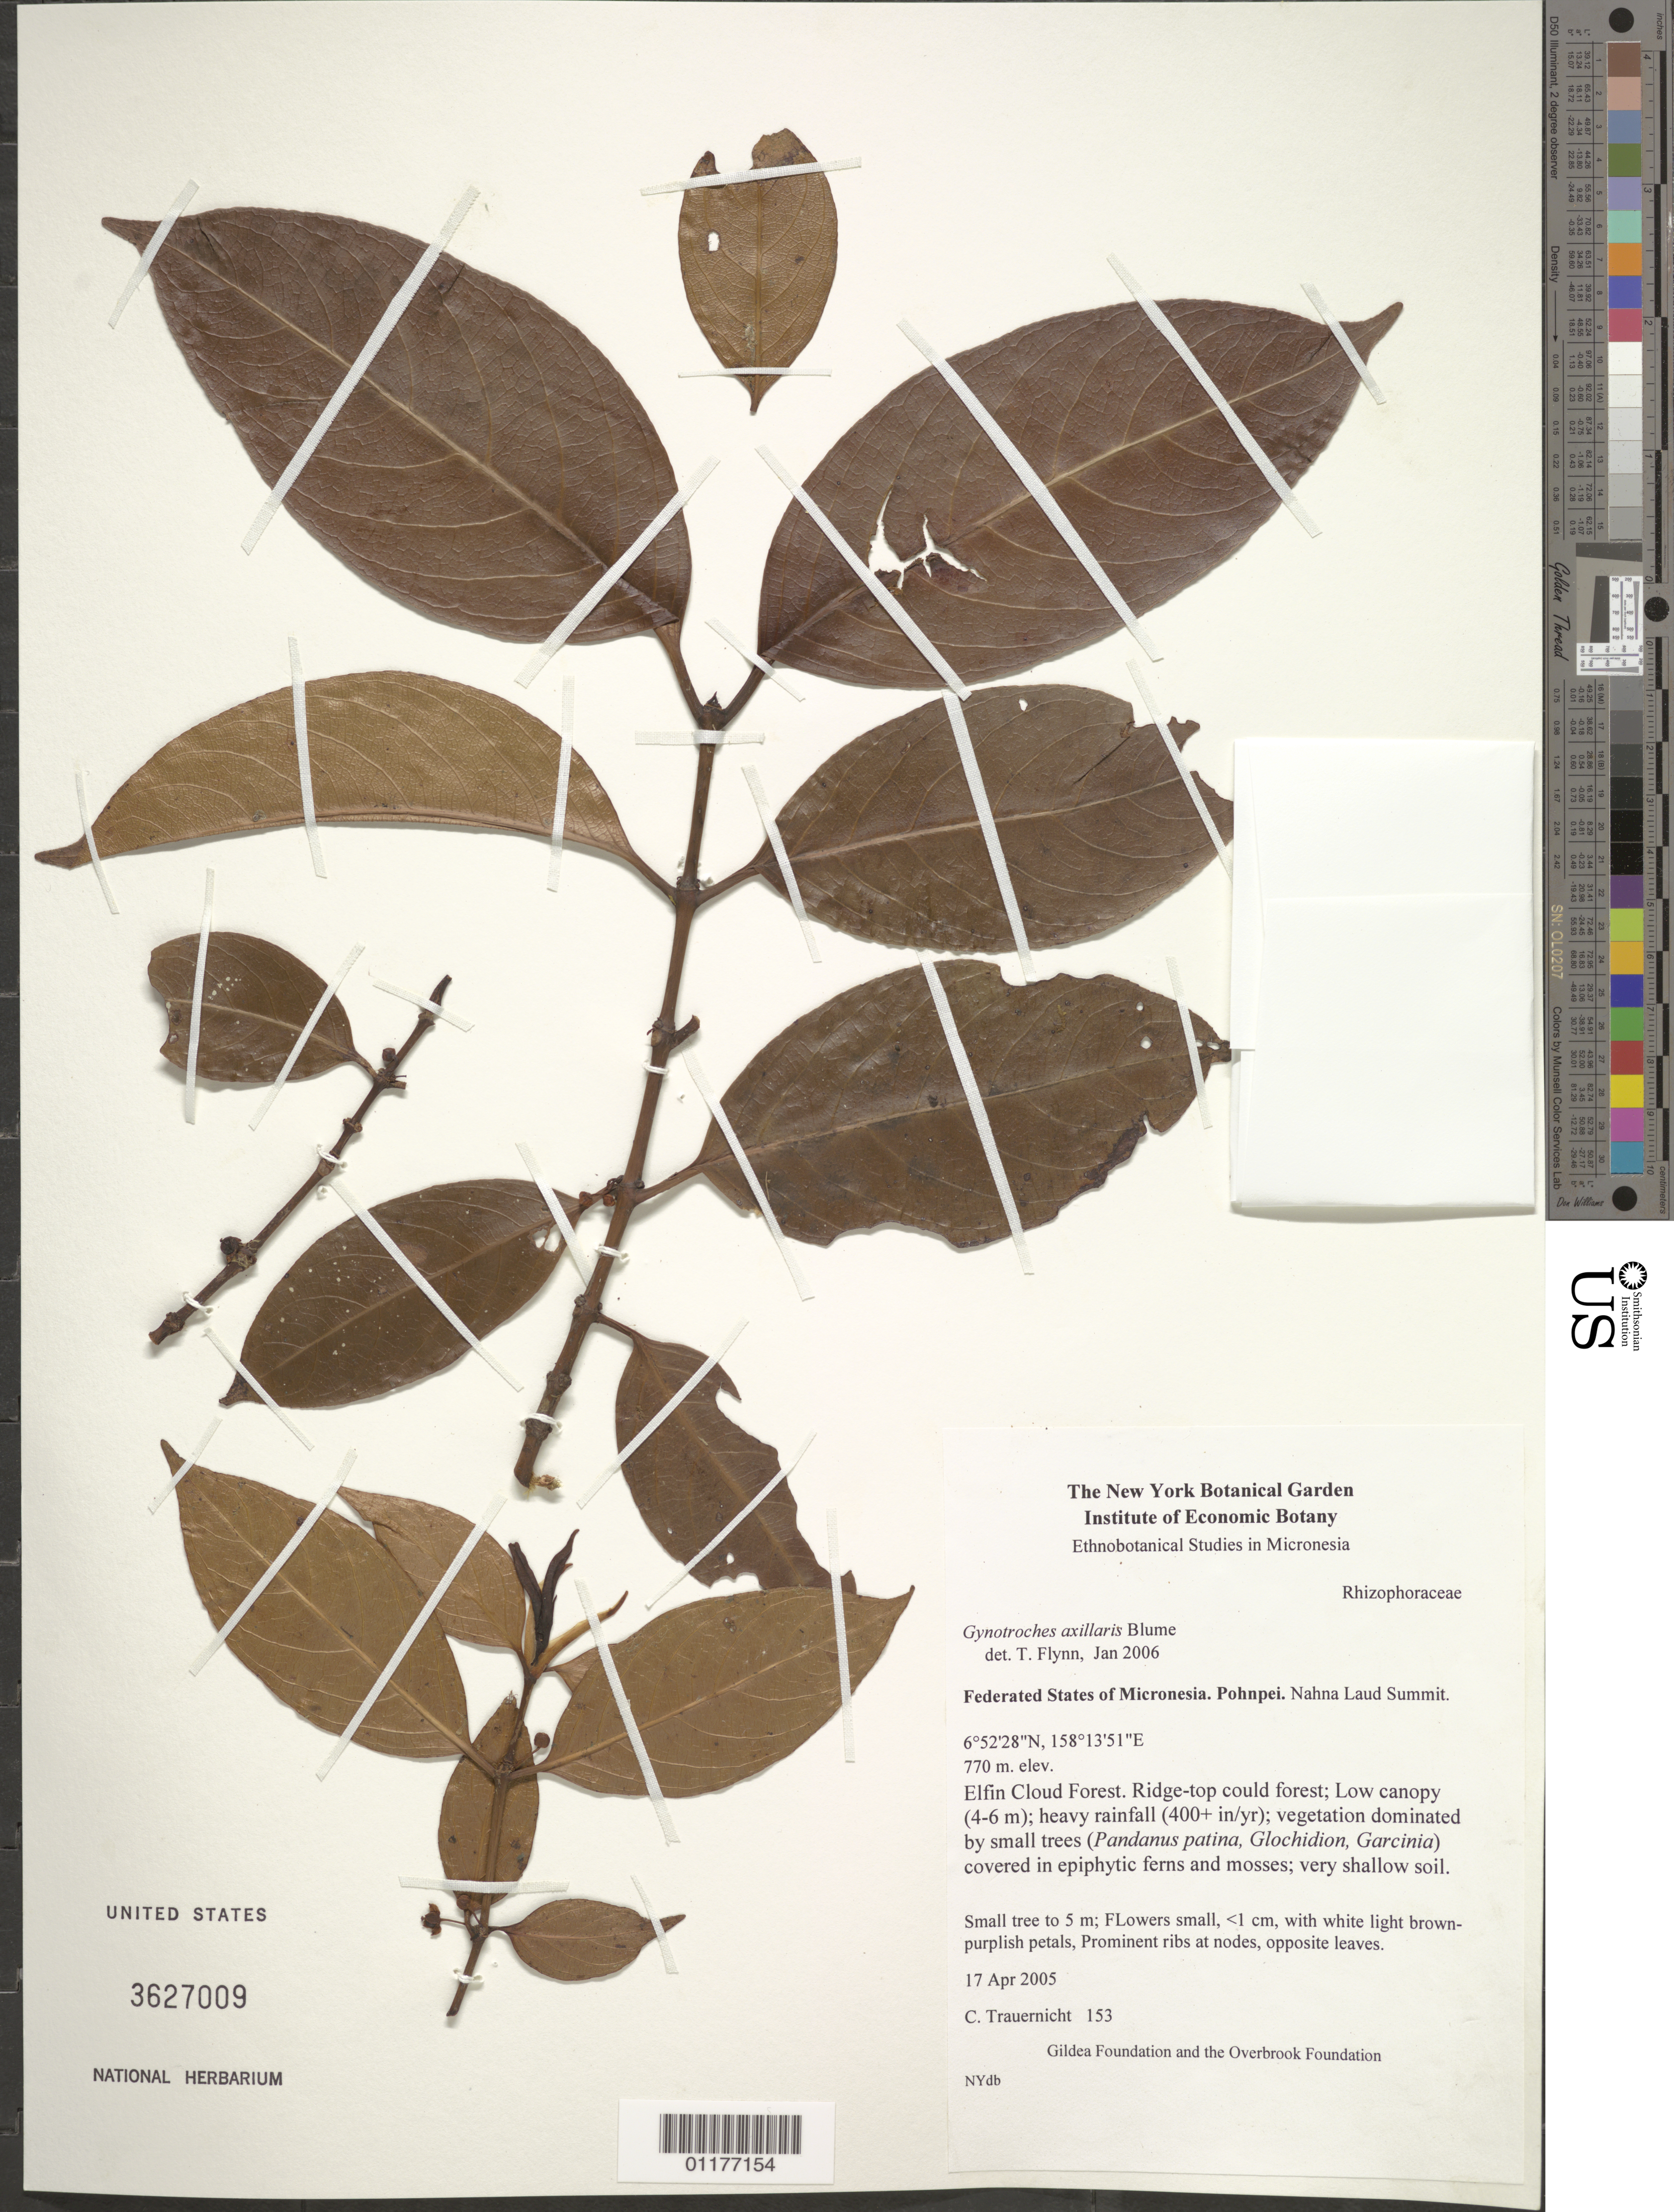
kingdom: Plantae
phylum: Tracheophyta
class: Magnoliopsida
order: Malpighiales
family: Rhizophoraceae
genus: Gynotroches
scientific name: Gynotroches axillaris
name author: Blume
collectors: C. Trauernicht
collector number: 153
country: Micronesia, Federated States of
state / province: Pohnpei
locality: Nahna Laud Summit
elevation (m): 770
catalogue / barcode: US 3627009